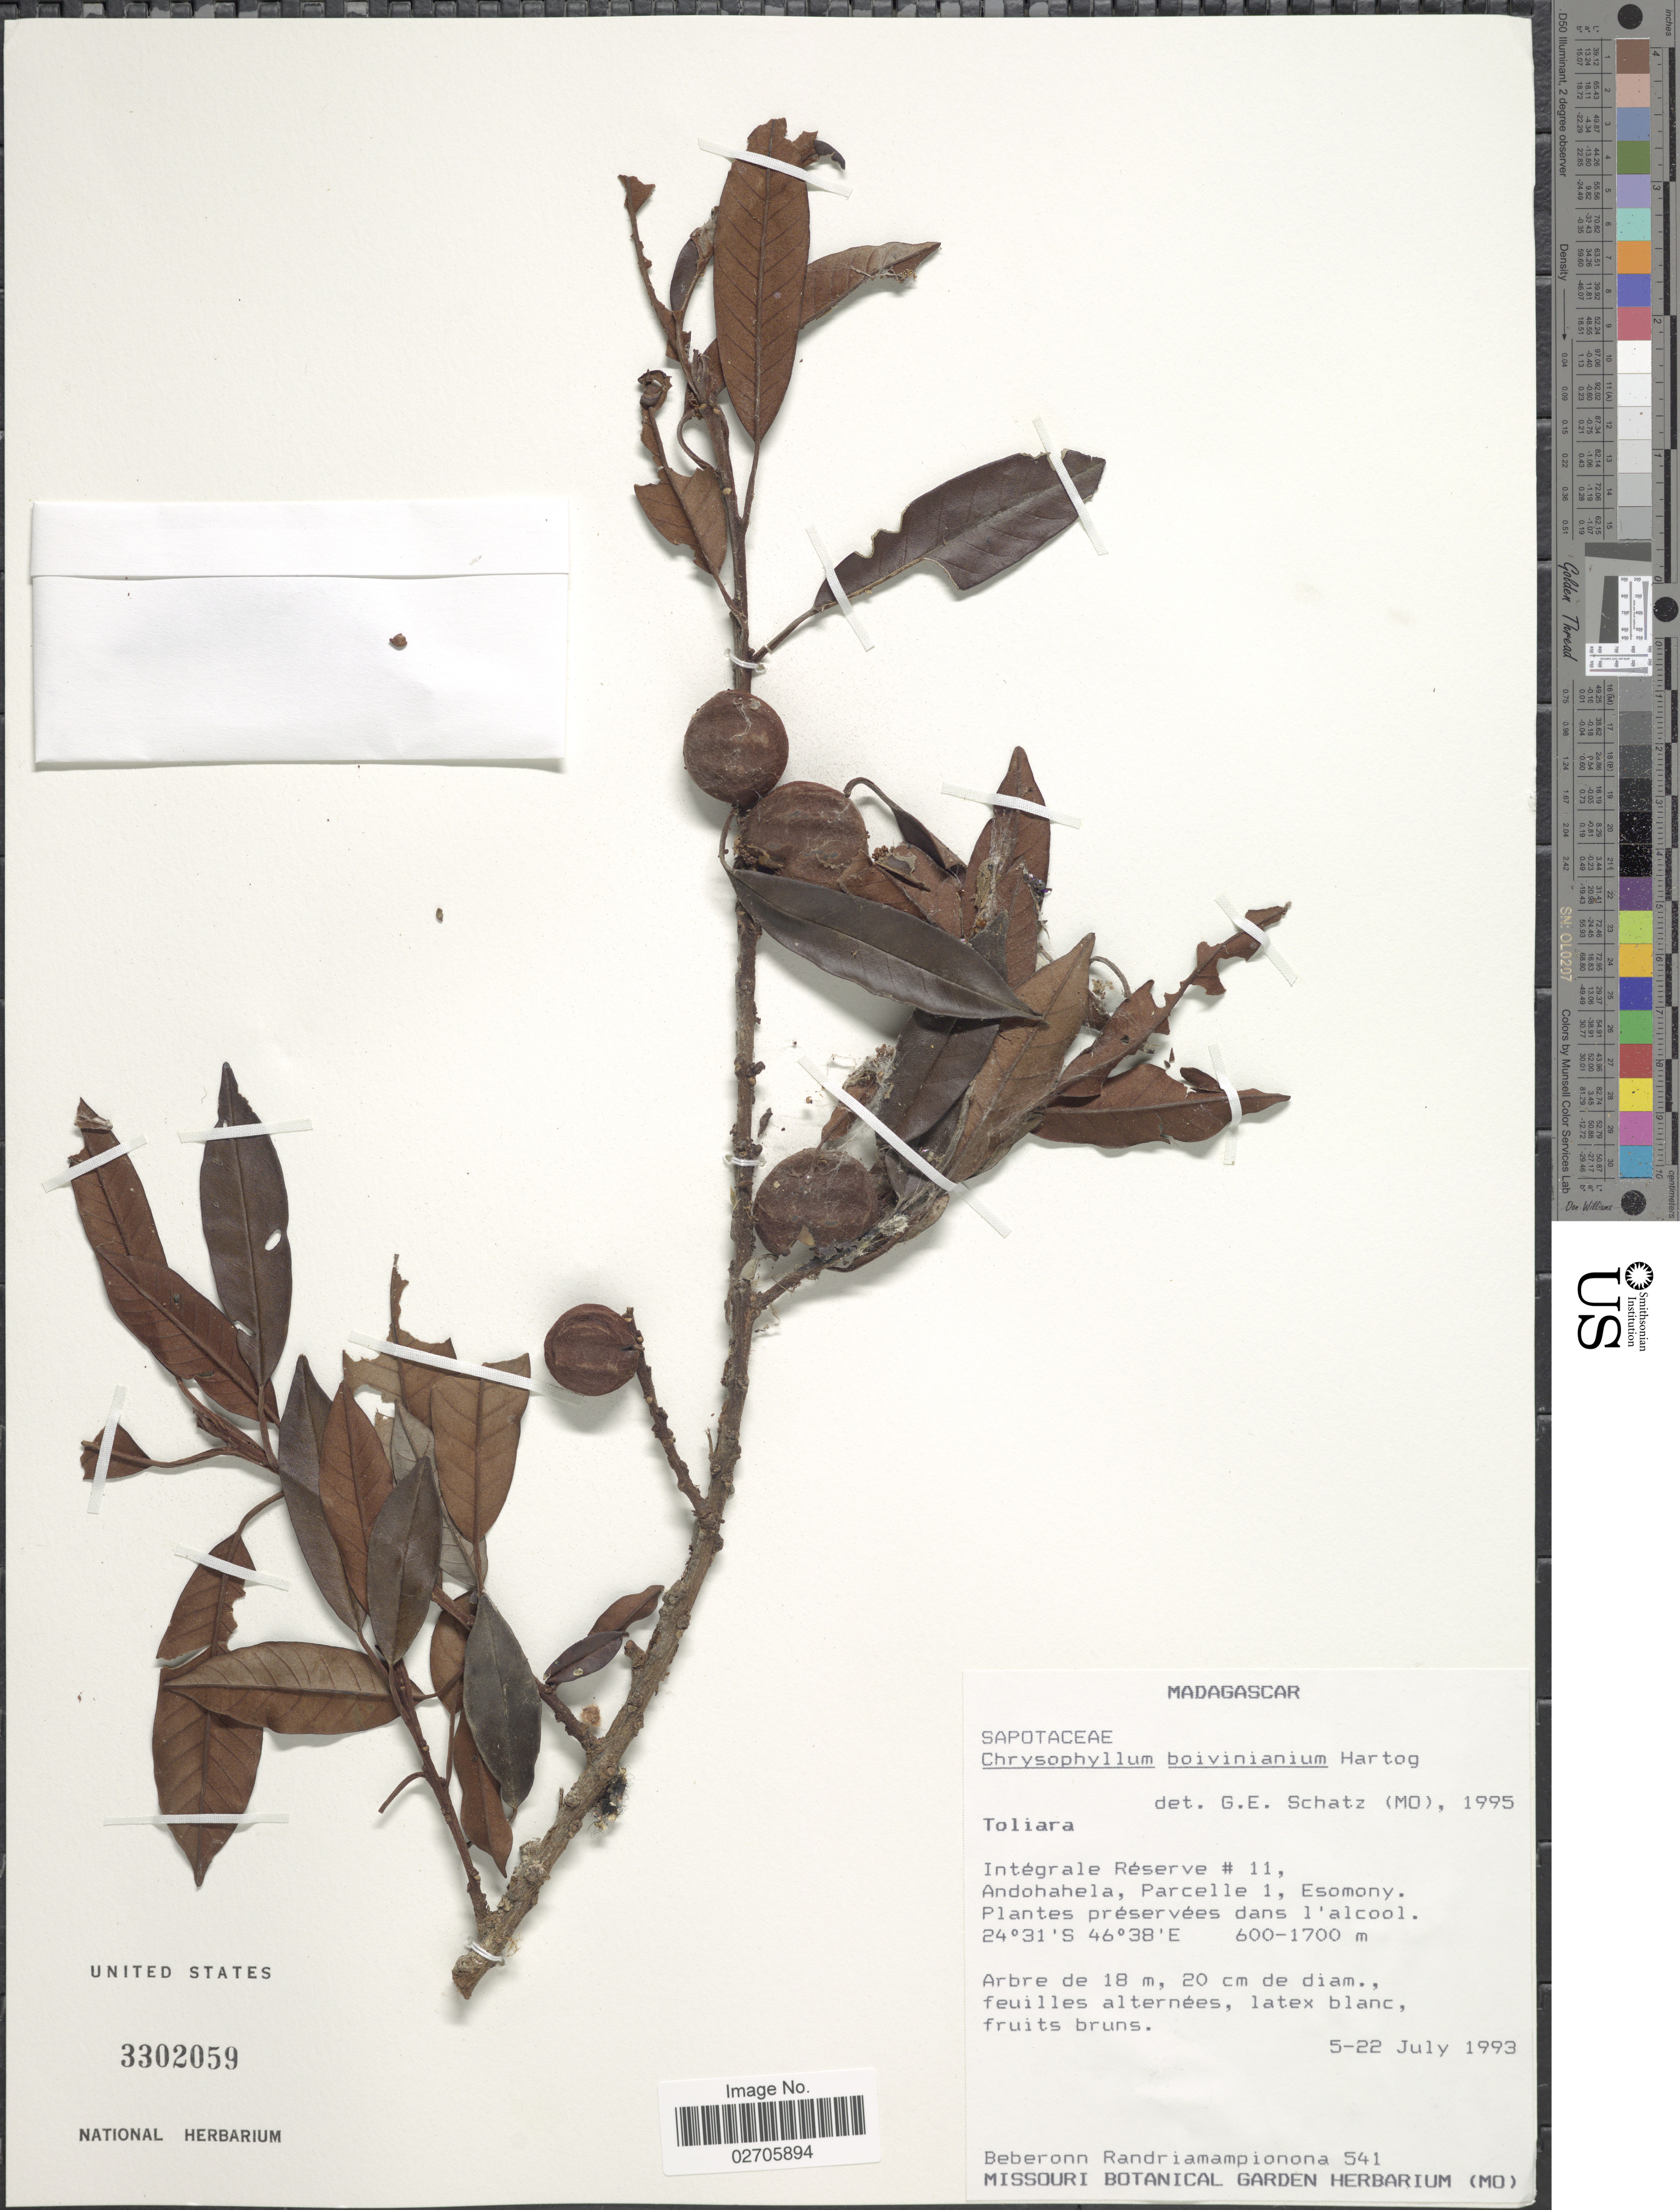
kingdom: Plantae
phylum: Tracheophyta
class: Magnoliopsida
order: Ericales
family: Sapotaceae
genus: Chrysophyllum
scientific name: Chrysophyllum boivinianium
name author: (Pierre) Baehni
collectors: B. Randriamampionona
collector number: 541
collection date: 1993-07-05/1993-07-22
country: Madagascar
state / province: Anosy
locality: Intégrale Réserve # 11, Andohahela, Parcelle 1, Esomony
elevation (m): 600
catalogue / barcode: US 3302059